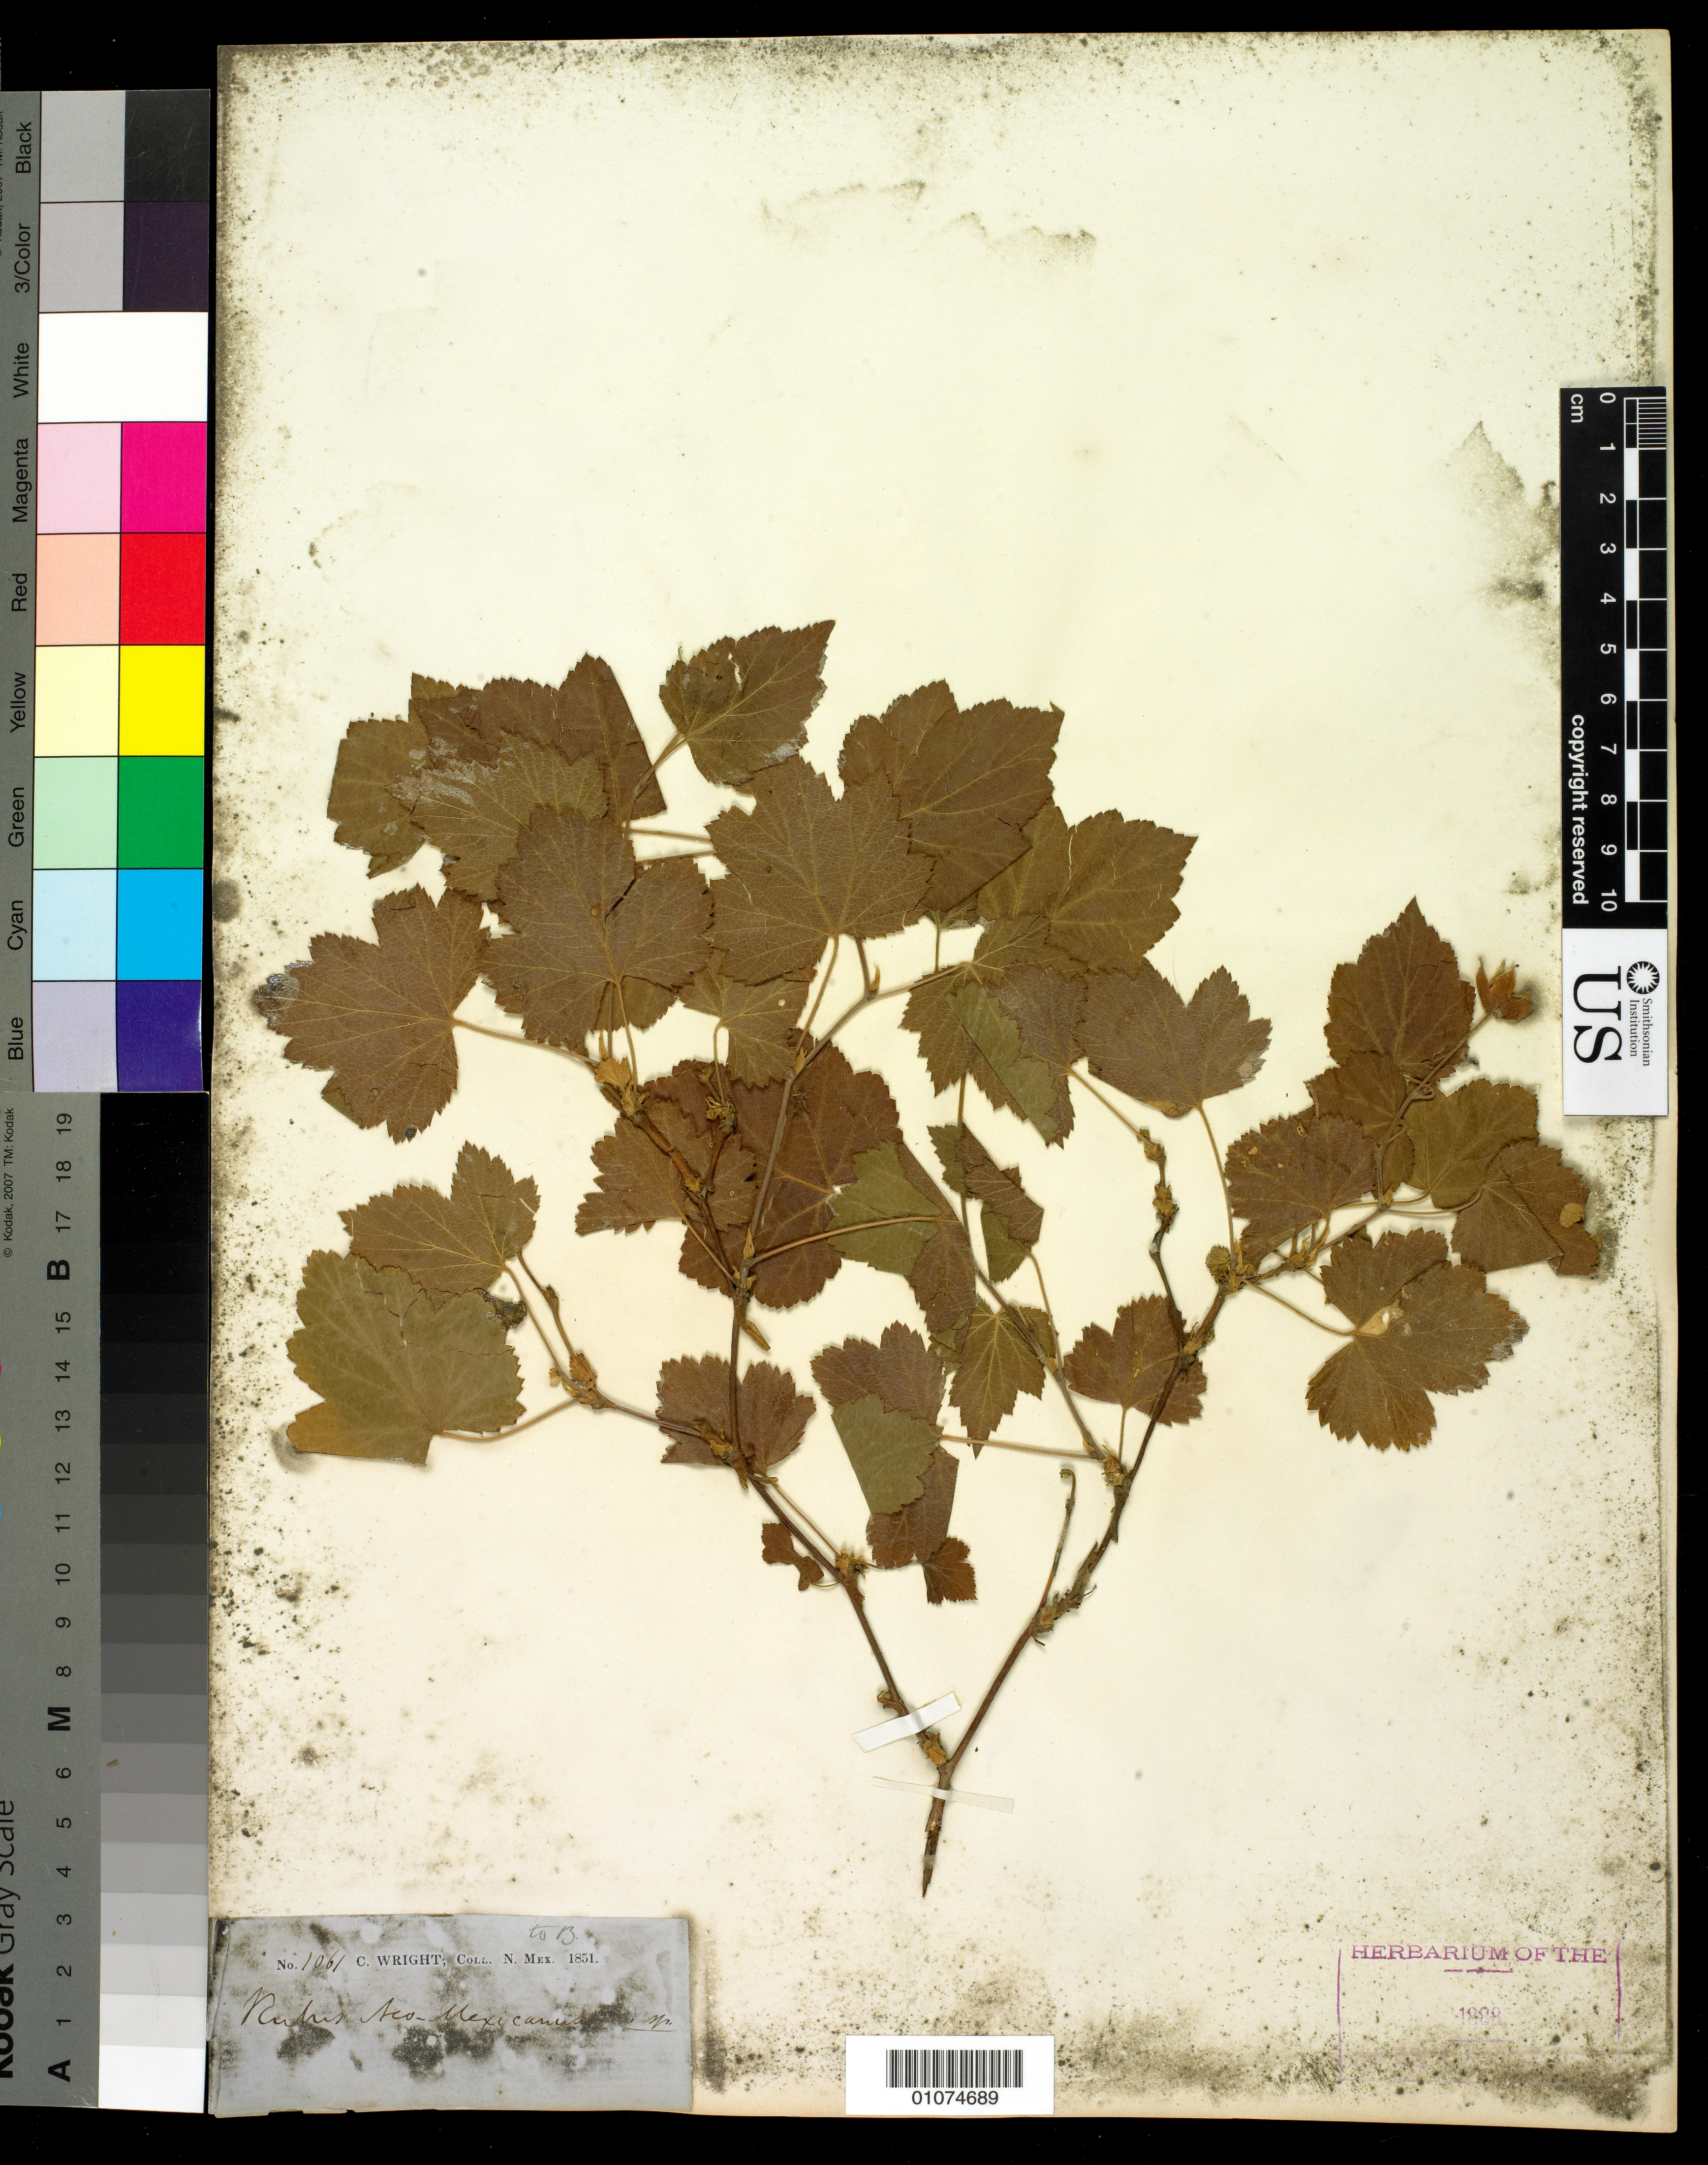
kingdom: Plantae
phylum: Tracheophyta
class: Magnoliopsida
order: Rosales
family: Rosaceae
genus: Rubus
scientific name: Rubus neomexicanus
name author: A. Gray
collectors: C. Wright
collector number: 1061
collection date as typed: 1851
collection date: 1851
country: United States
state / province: New Mexico